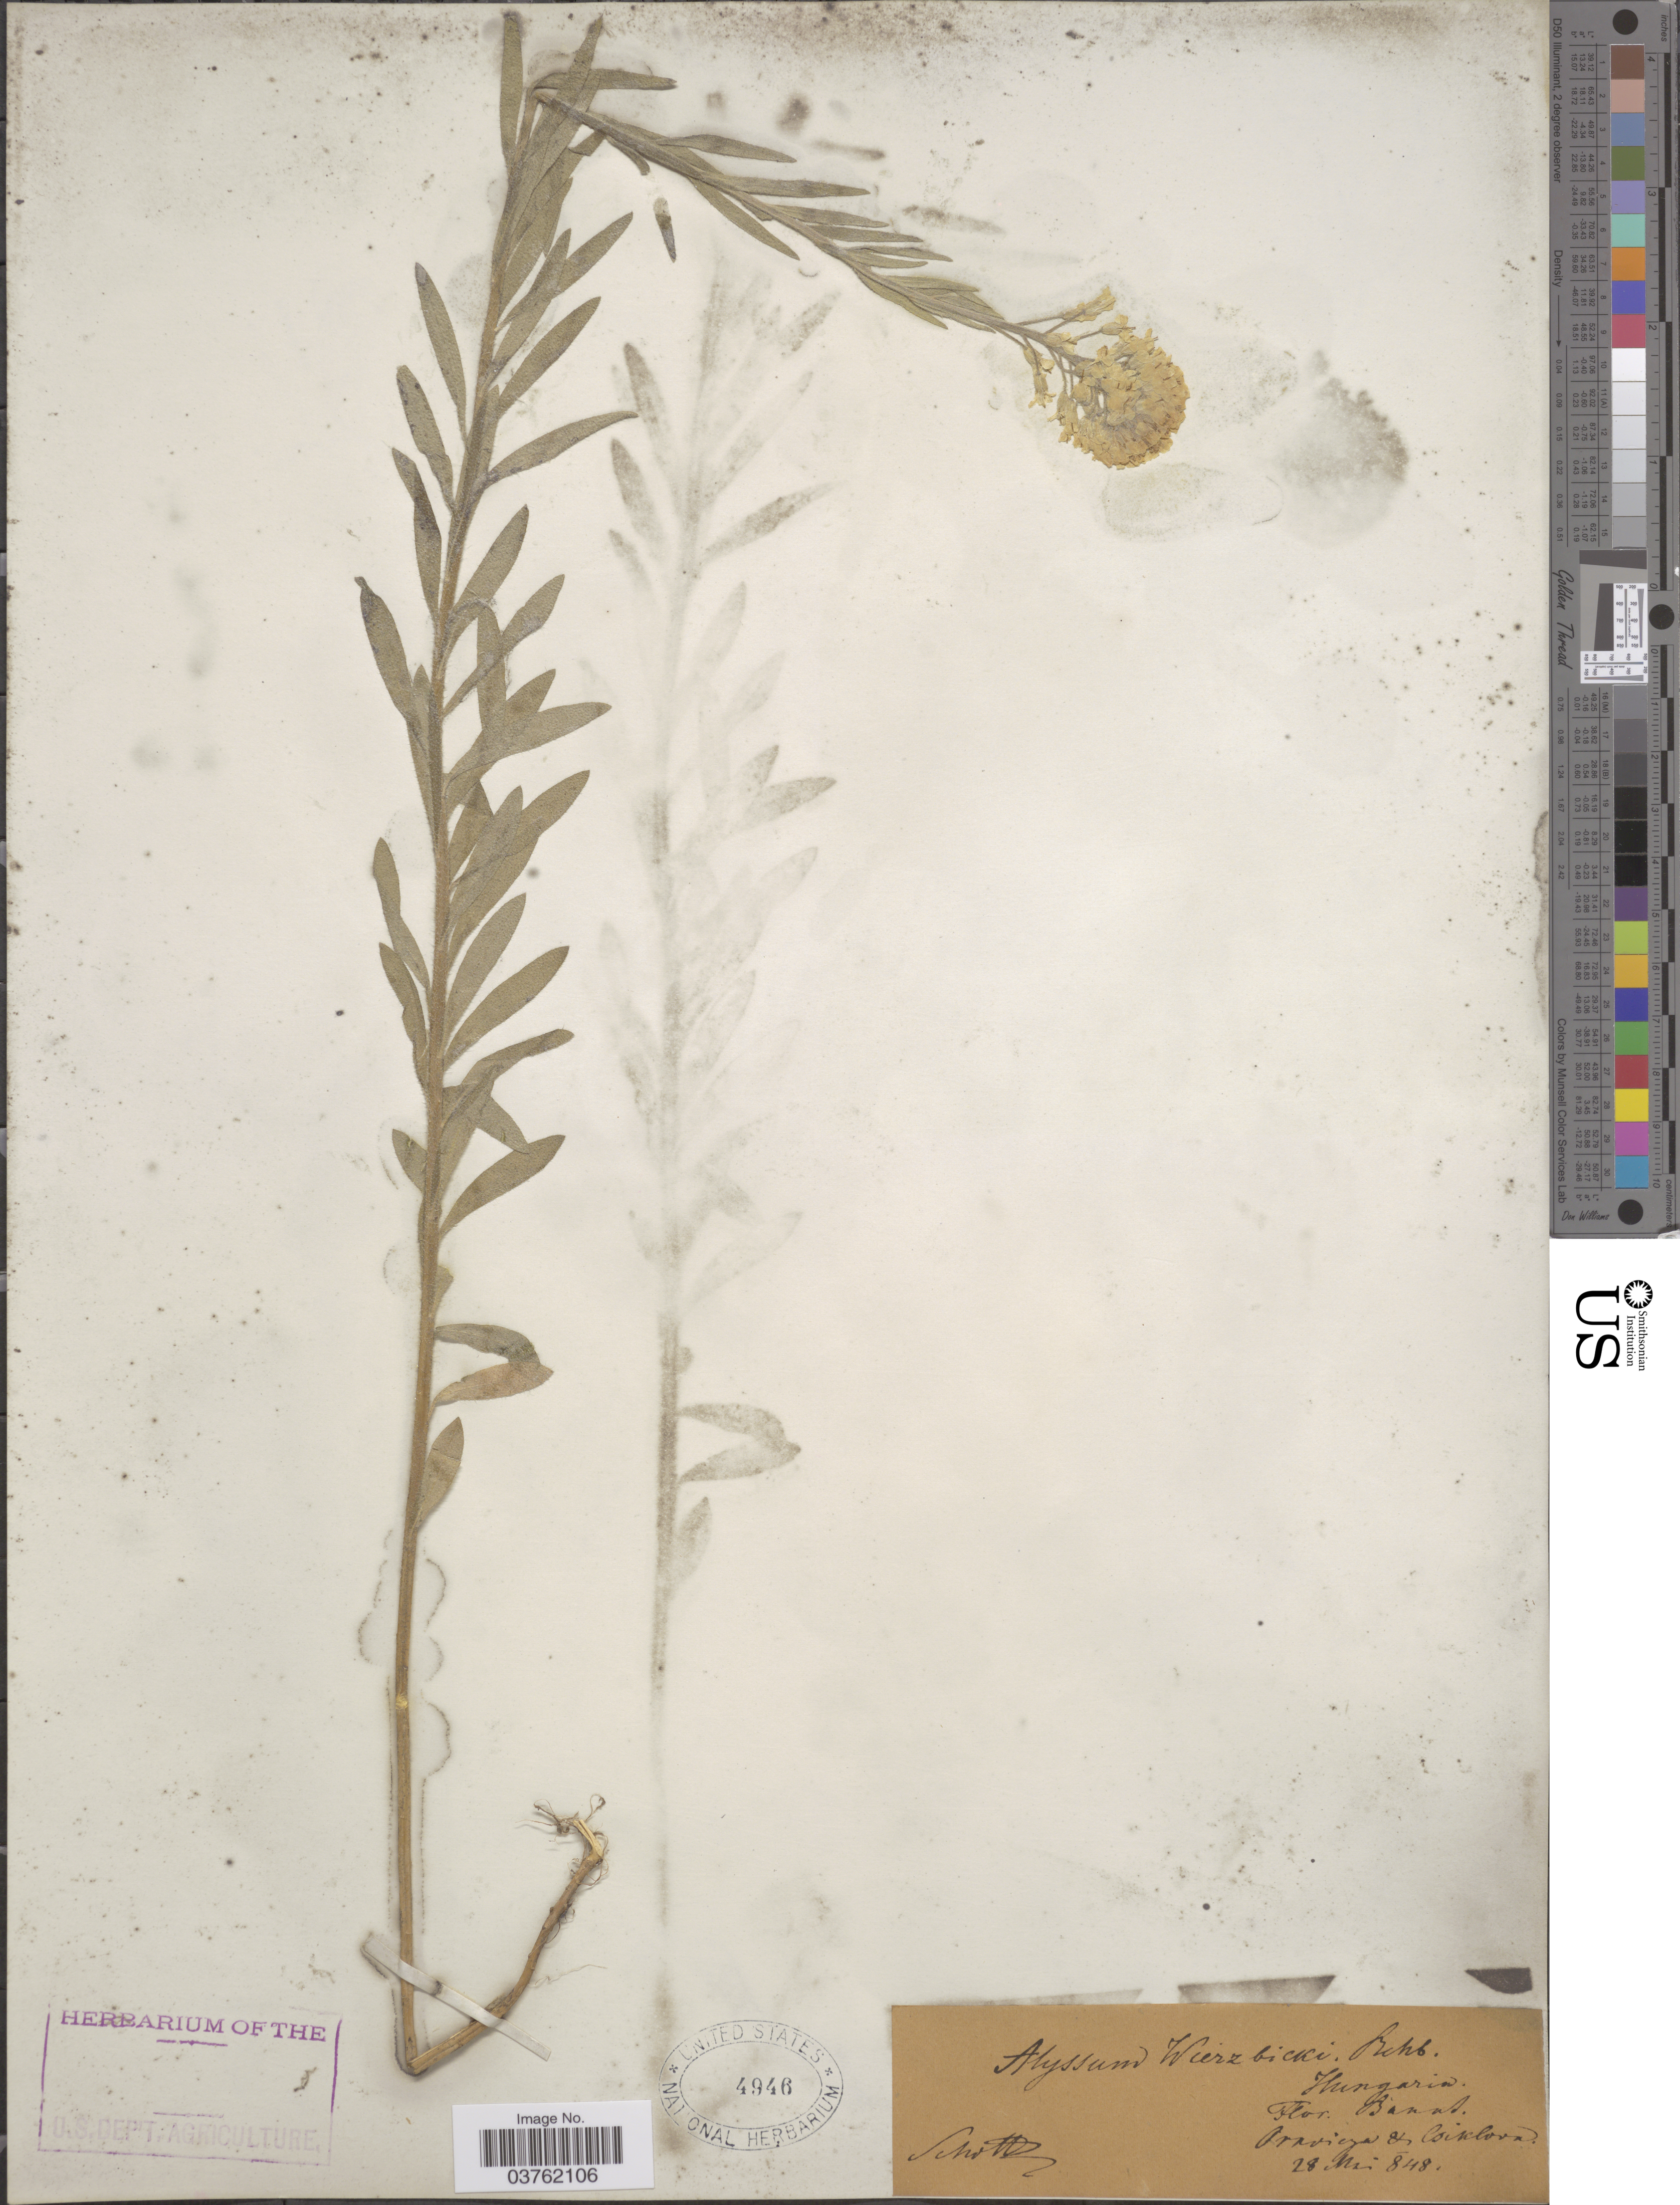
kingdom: Plantae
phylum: Tracheophyta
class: Magnoliopsida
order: Brassicales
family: Brassicaceae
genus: Alyssum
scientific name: Alyssum wierzbickii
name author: Heuff.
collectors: Schott, --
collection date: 1848-05-28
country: Hungary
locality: Banat. Oravicza & Csiklova.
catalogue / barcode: US 4946